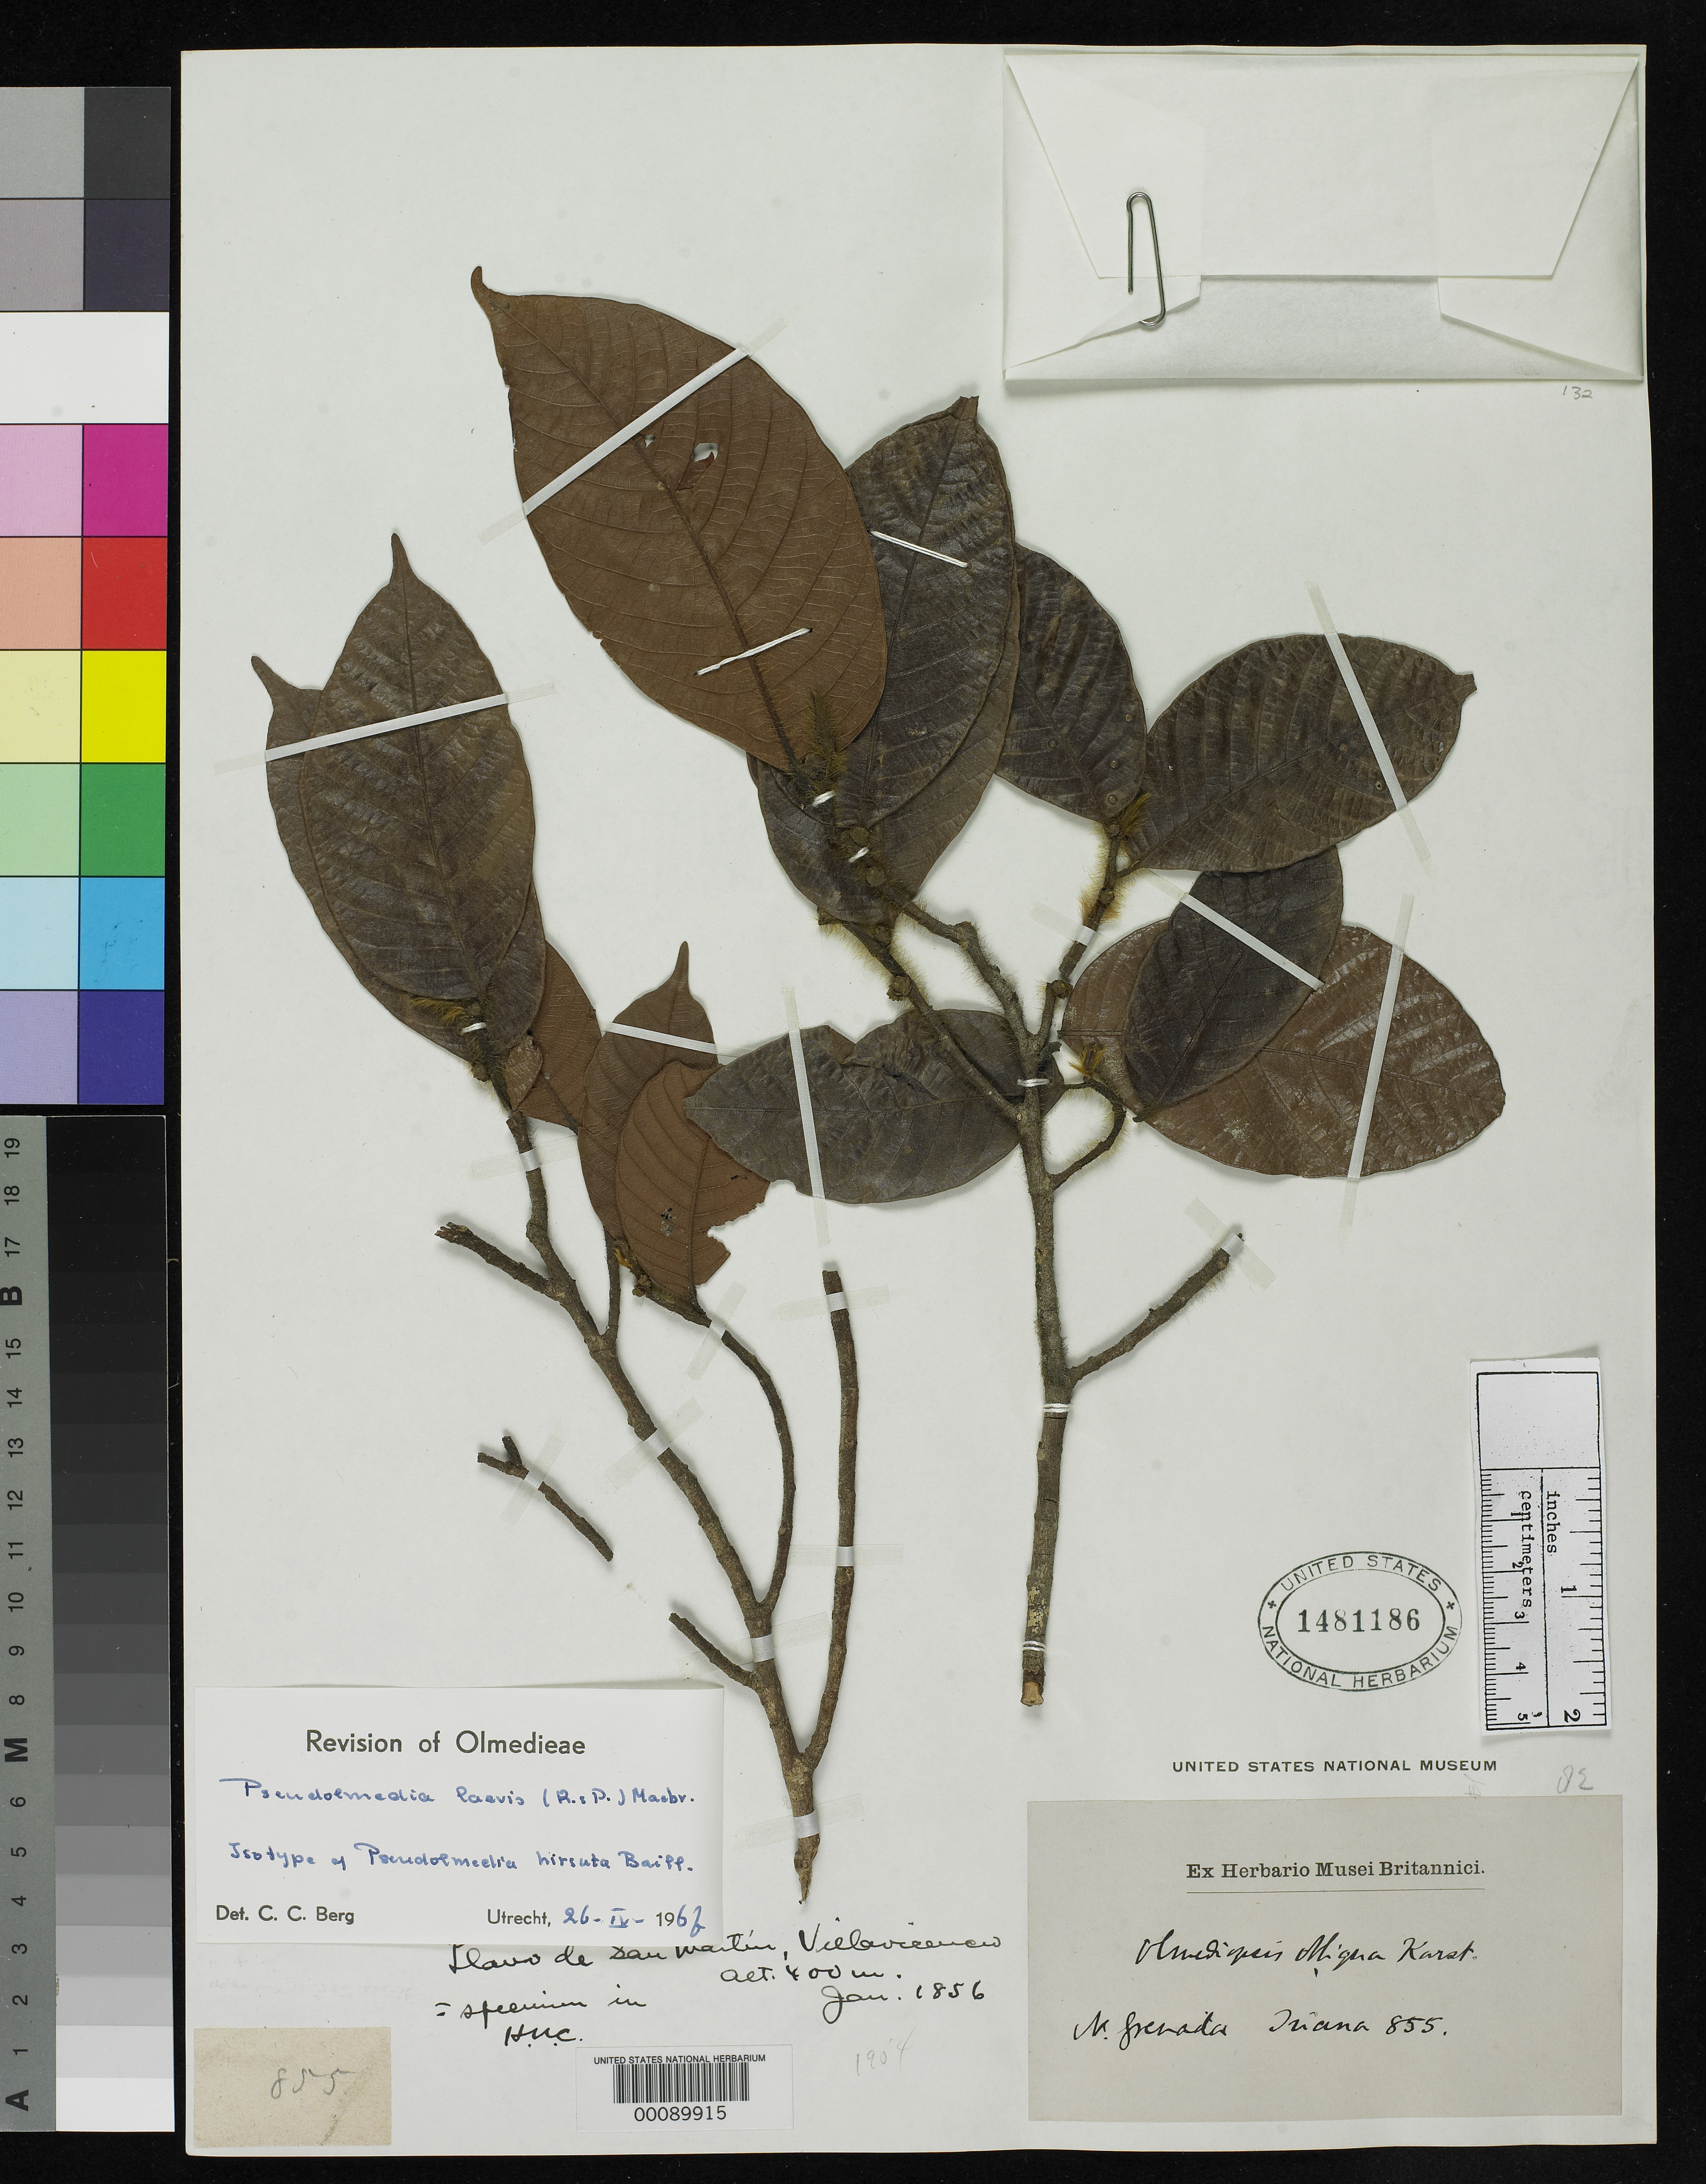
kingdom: Plantae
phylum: Tracheophyta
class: Magnoliopsida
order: Rosales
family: Moraceae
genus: Pseudolmedia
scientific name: Pseudolmedia hirsuta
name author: Baill.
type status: Isotype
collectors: J. J. Triana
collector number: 855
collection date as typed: Jan 1856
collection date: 1856-01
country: Colombia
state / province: Meta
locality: Llano de San Martin.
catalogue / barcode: US 1481186